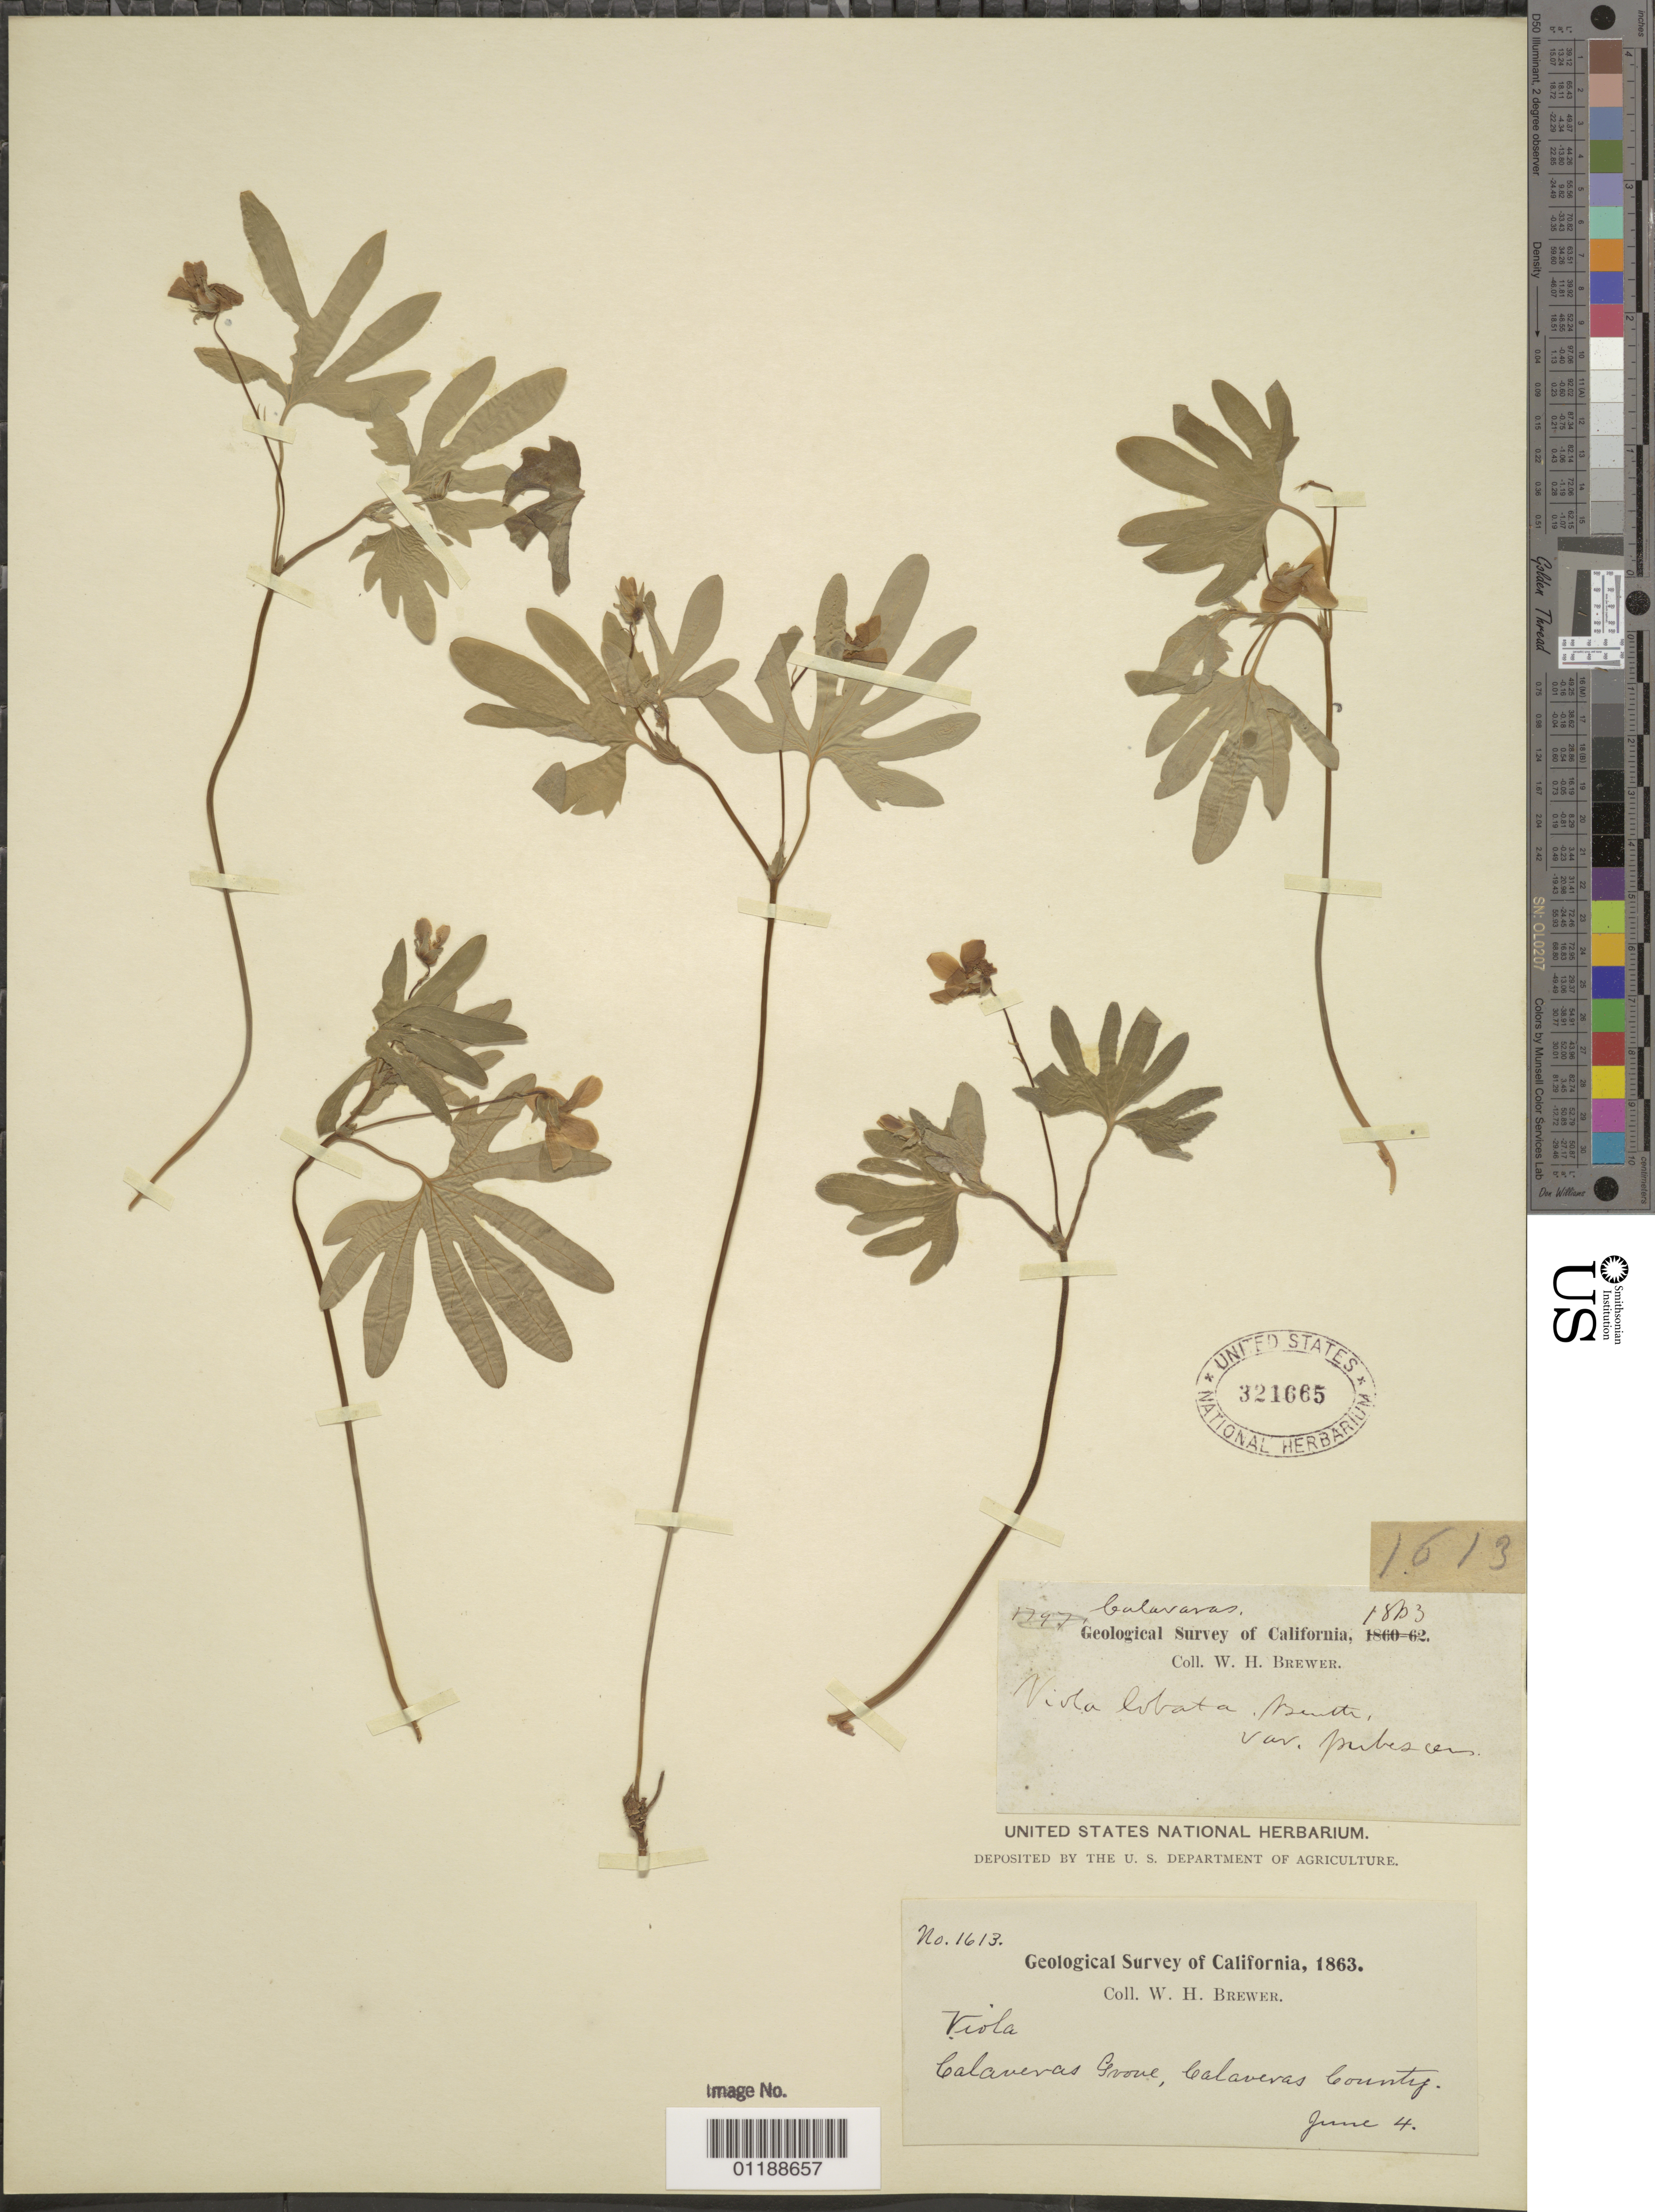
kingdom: Plantae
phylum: Tracheophyta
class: Magnoliopsida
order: Malpighiales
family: Violaceae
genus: Viola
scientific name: Viola lobata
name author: Benth.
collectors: W. H. Brewer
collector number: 1613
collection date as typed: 04 Jun 1863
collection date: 1863-06-04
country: United States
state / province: California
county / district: Calaveras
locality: Calaveras Grove.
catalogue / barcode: US 321665